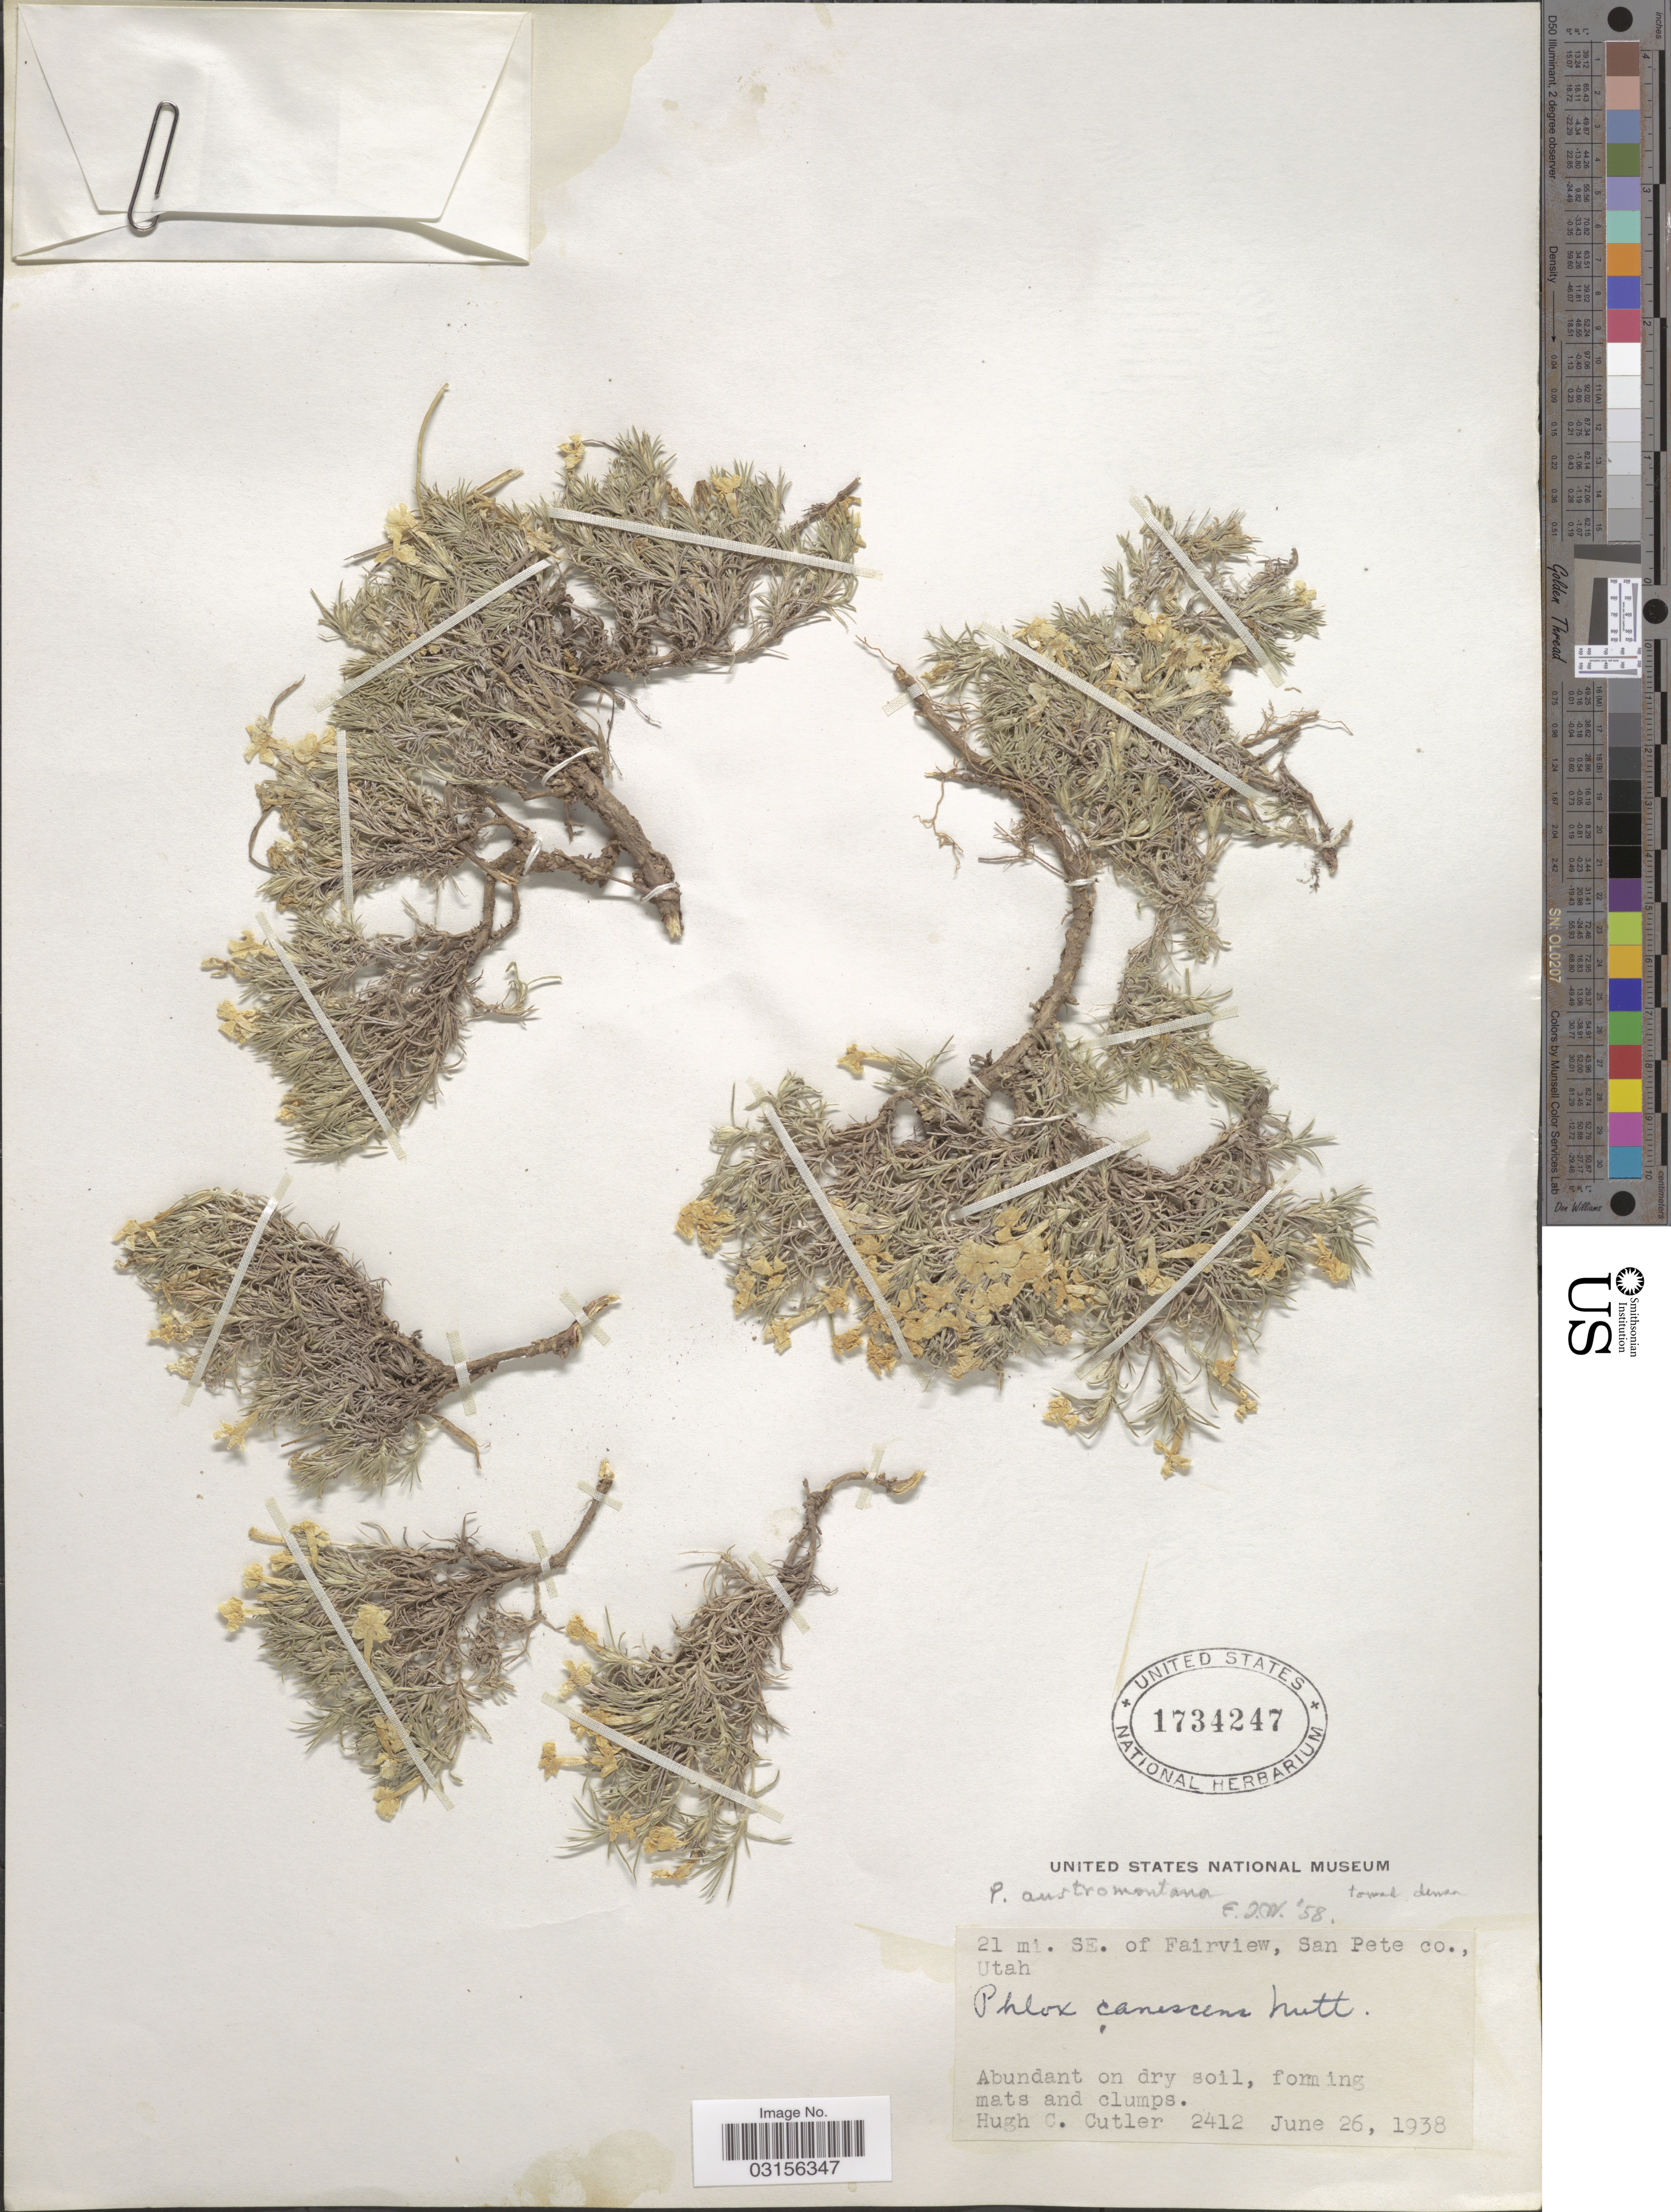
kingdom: Plantae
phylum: Tracheophyta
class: Magnoliopsida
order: Ericales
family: Polemoniaceae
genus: Phlox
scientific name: Phlox austromontana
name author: Coville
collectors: H. C. Cutler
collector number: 2412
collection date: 1938-06-26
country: United States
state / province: Utah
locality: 21 mi. SE. of Fairview, San Pete Co.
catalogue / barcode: US 1734247